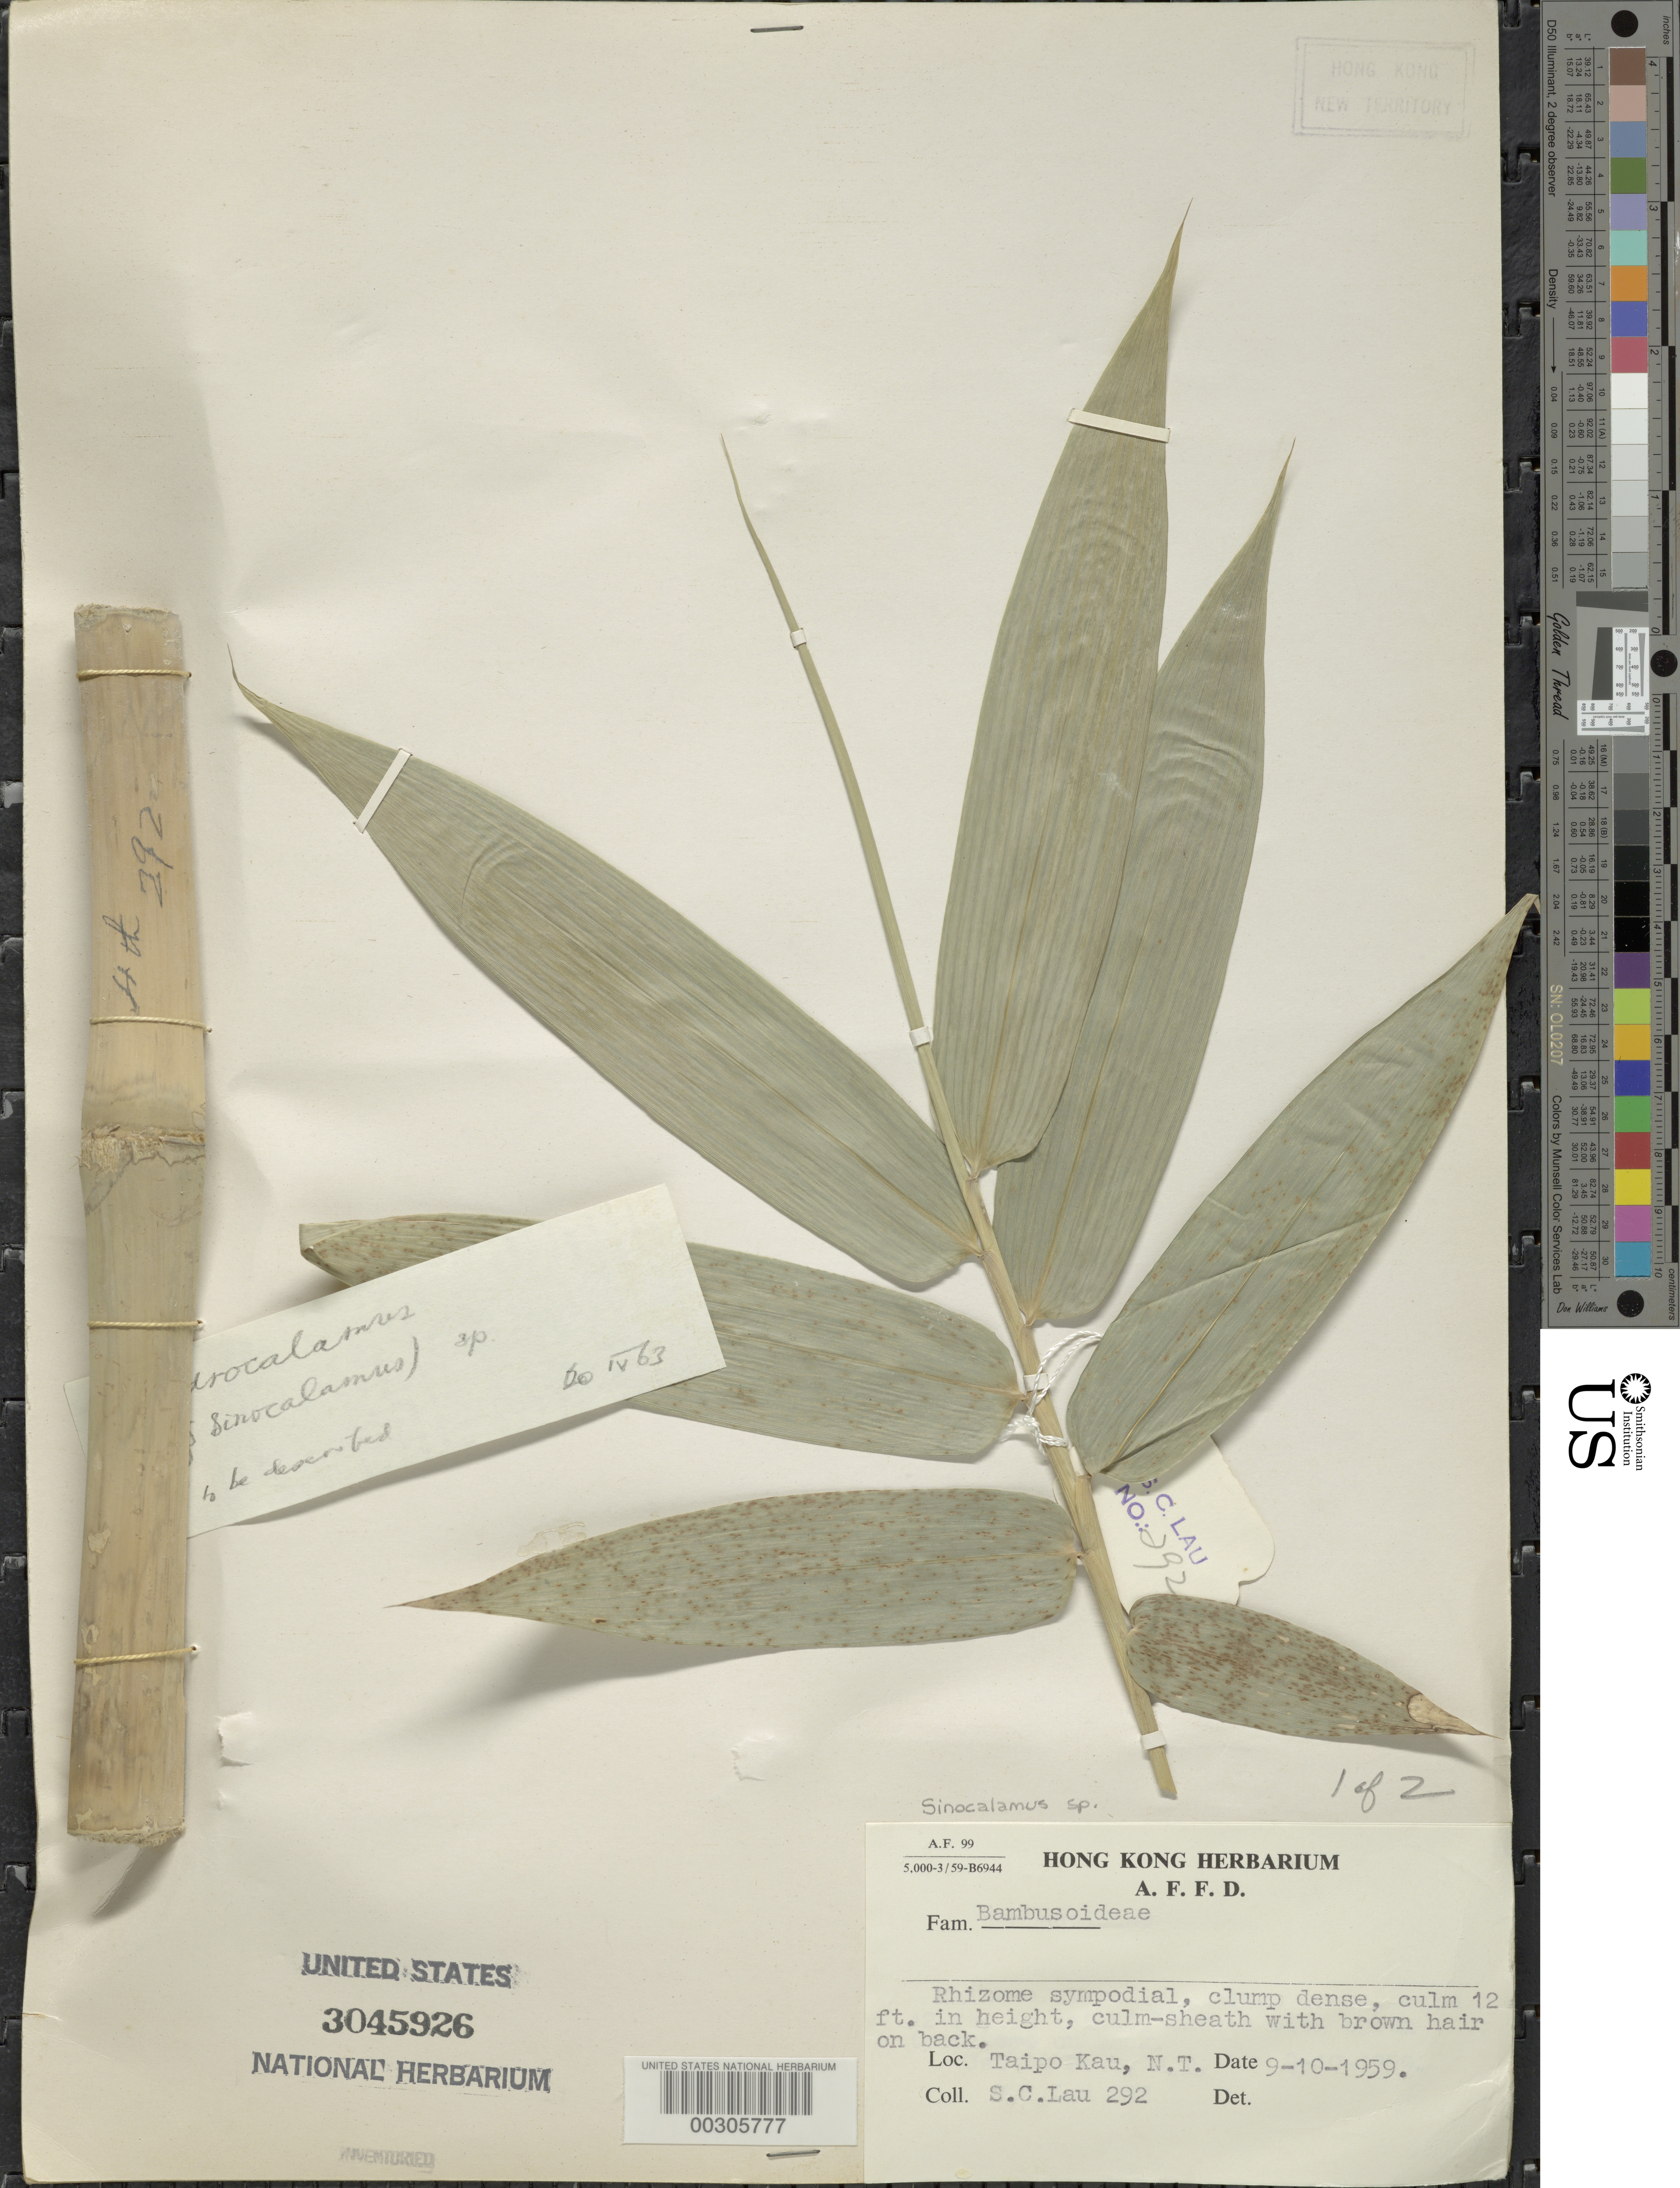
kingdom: Plantae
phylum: Tracheophyta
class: Liliopsida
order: Poales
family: Poaceae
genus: Sinocalamus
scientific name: Sinocalamus sp.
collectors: S. C. Lau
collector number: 292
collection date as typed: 10 Sep 1959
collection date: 1959-09-10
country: China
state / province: Hong Kong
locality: N.t., taipo kau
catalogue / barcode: US 3045926